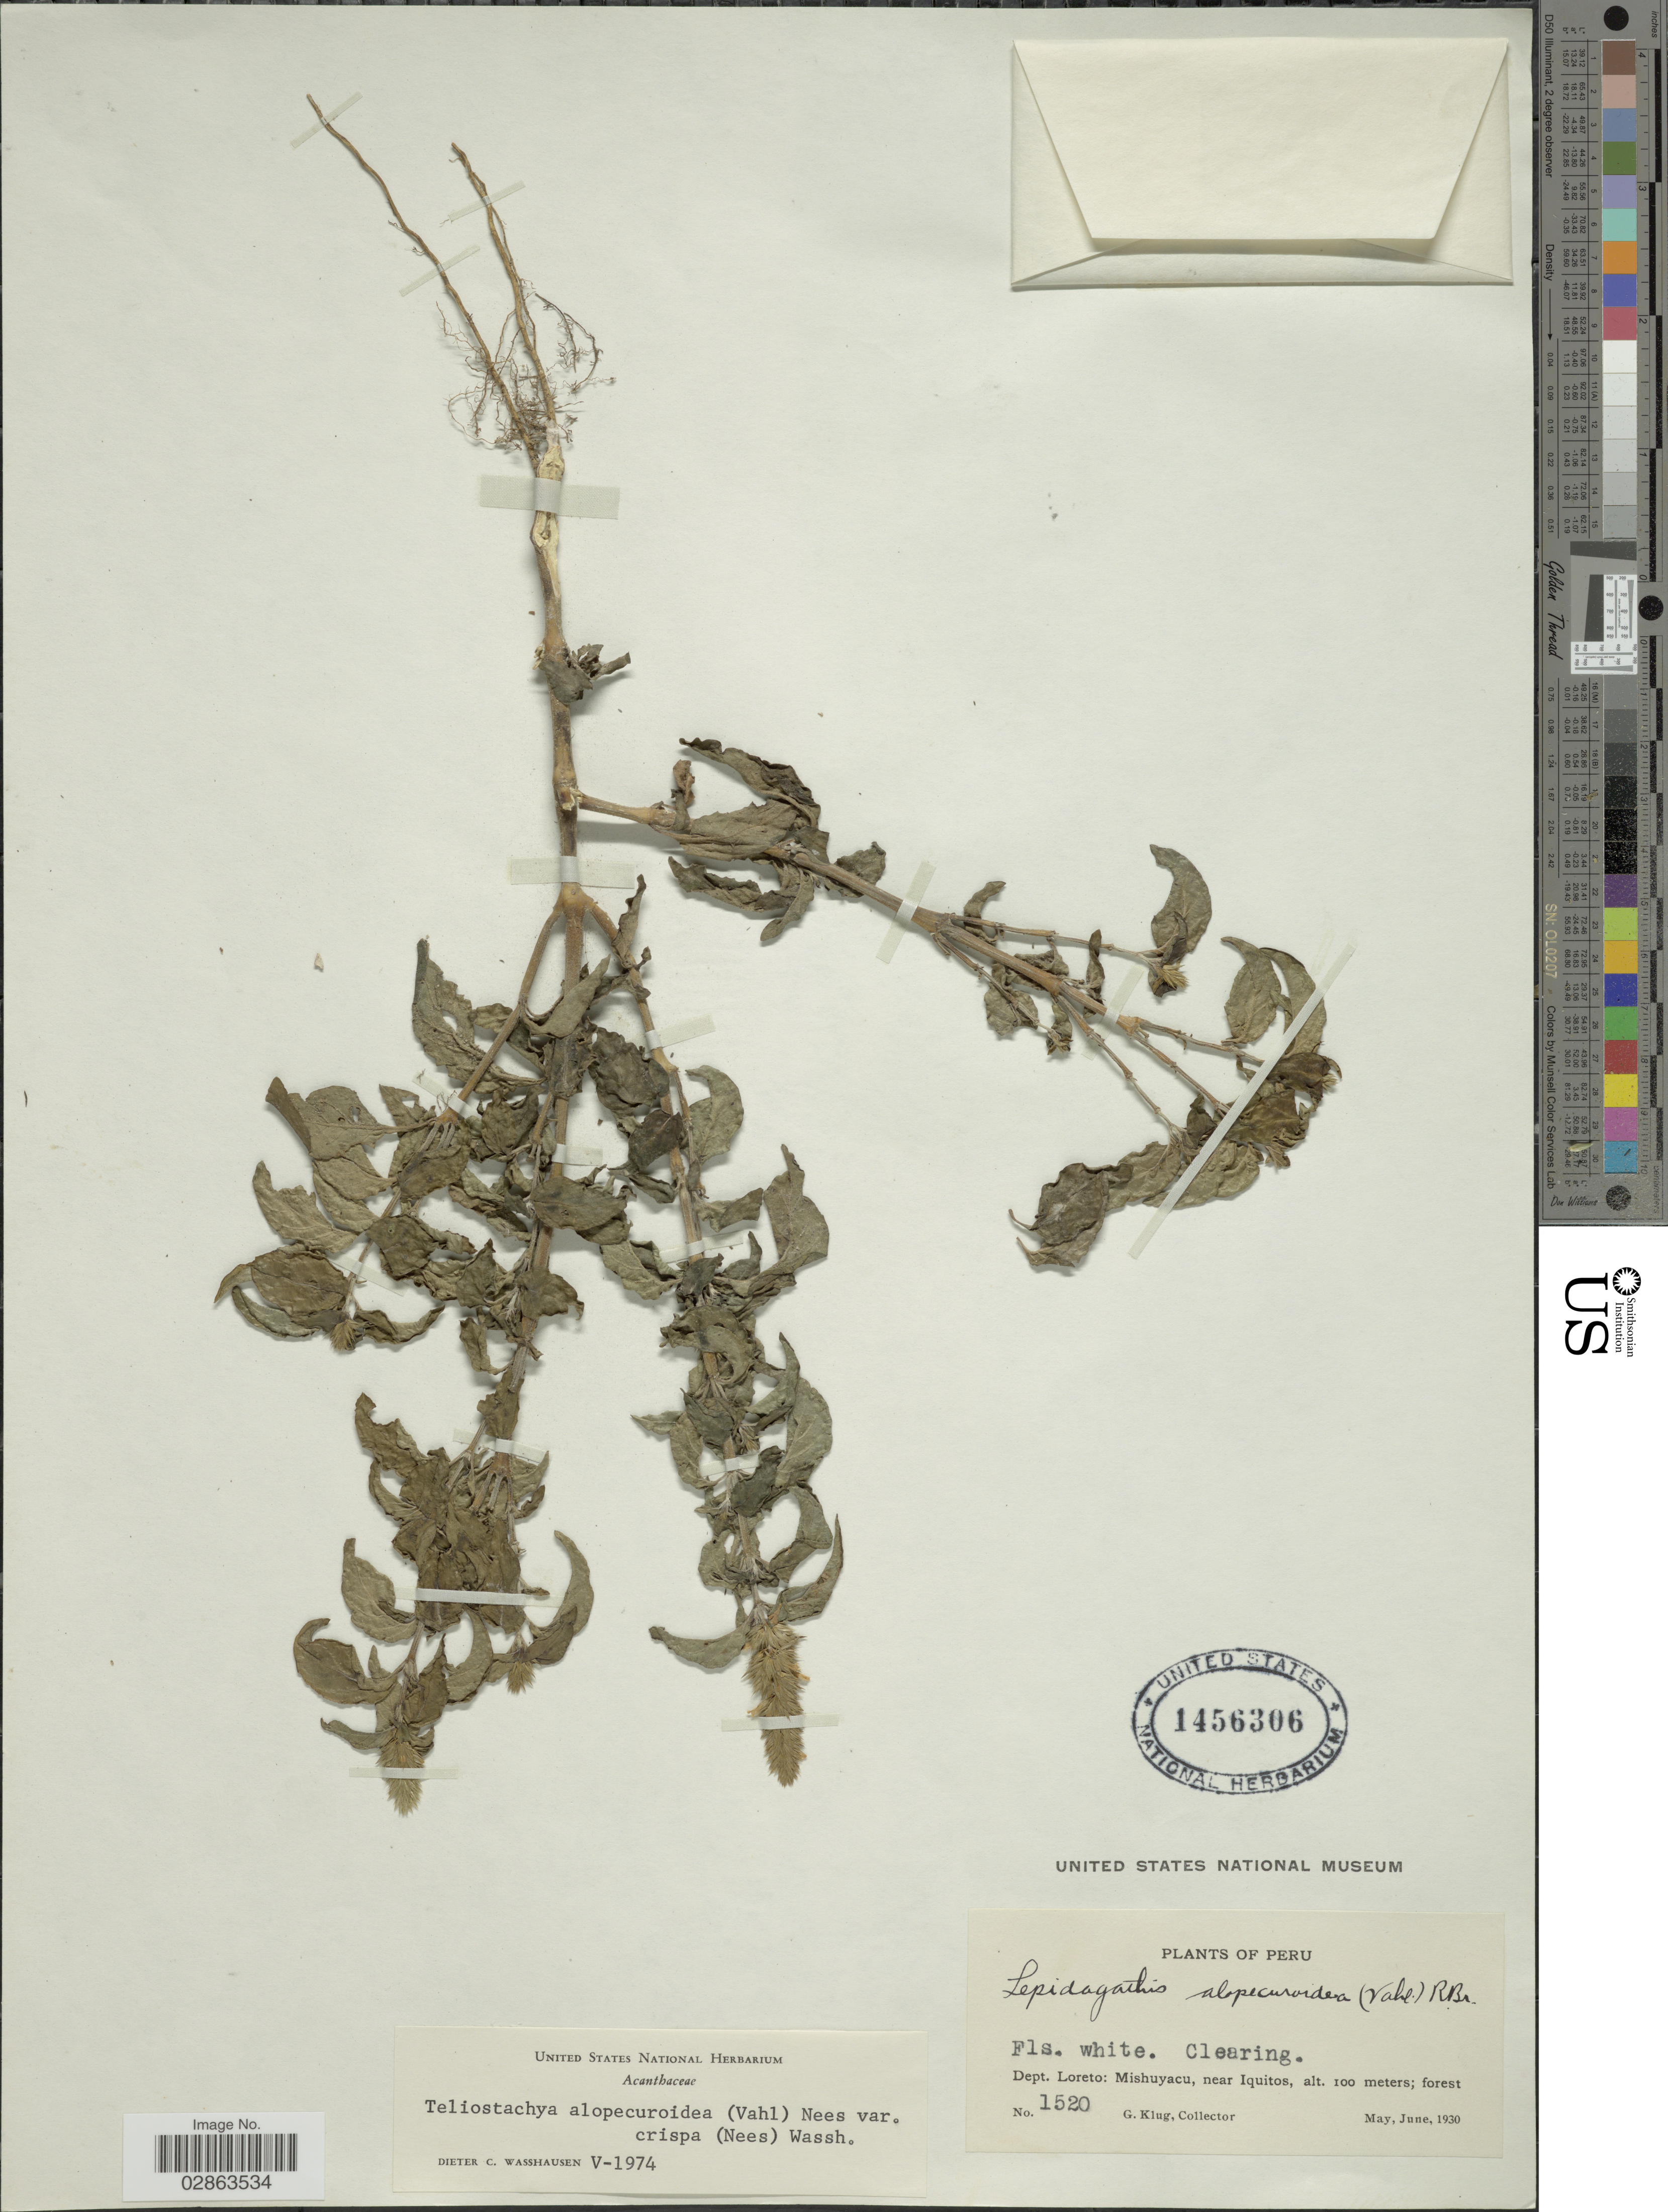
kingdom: Plantae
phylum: Tracheophyta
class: Magnoliopsida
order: Lamiales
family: Acanthaceae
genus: Teliostachya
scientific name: Teliostachya lanceolata var. crispa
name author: Nees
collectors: G. Klug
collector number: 1520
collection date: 1930-05/1930-06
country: Peru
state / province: Loreto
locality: Dept. Loreto: Mishuyacu, near Iquitos.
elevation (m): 100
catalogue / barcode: US 1456306